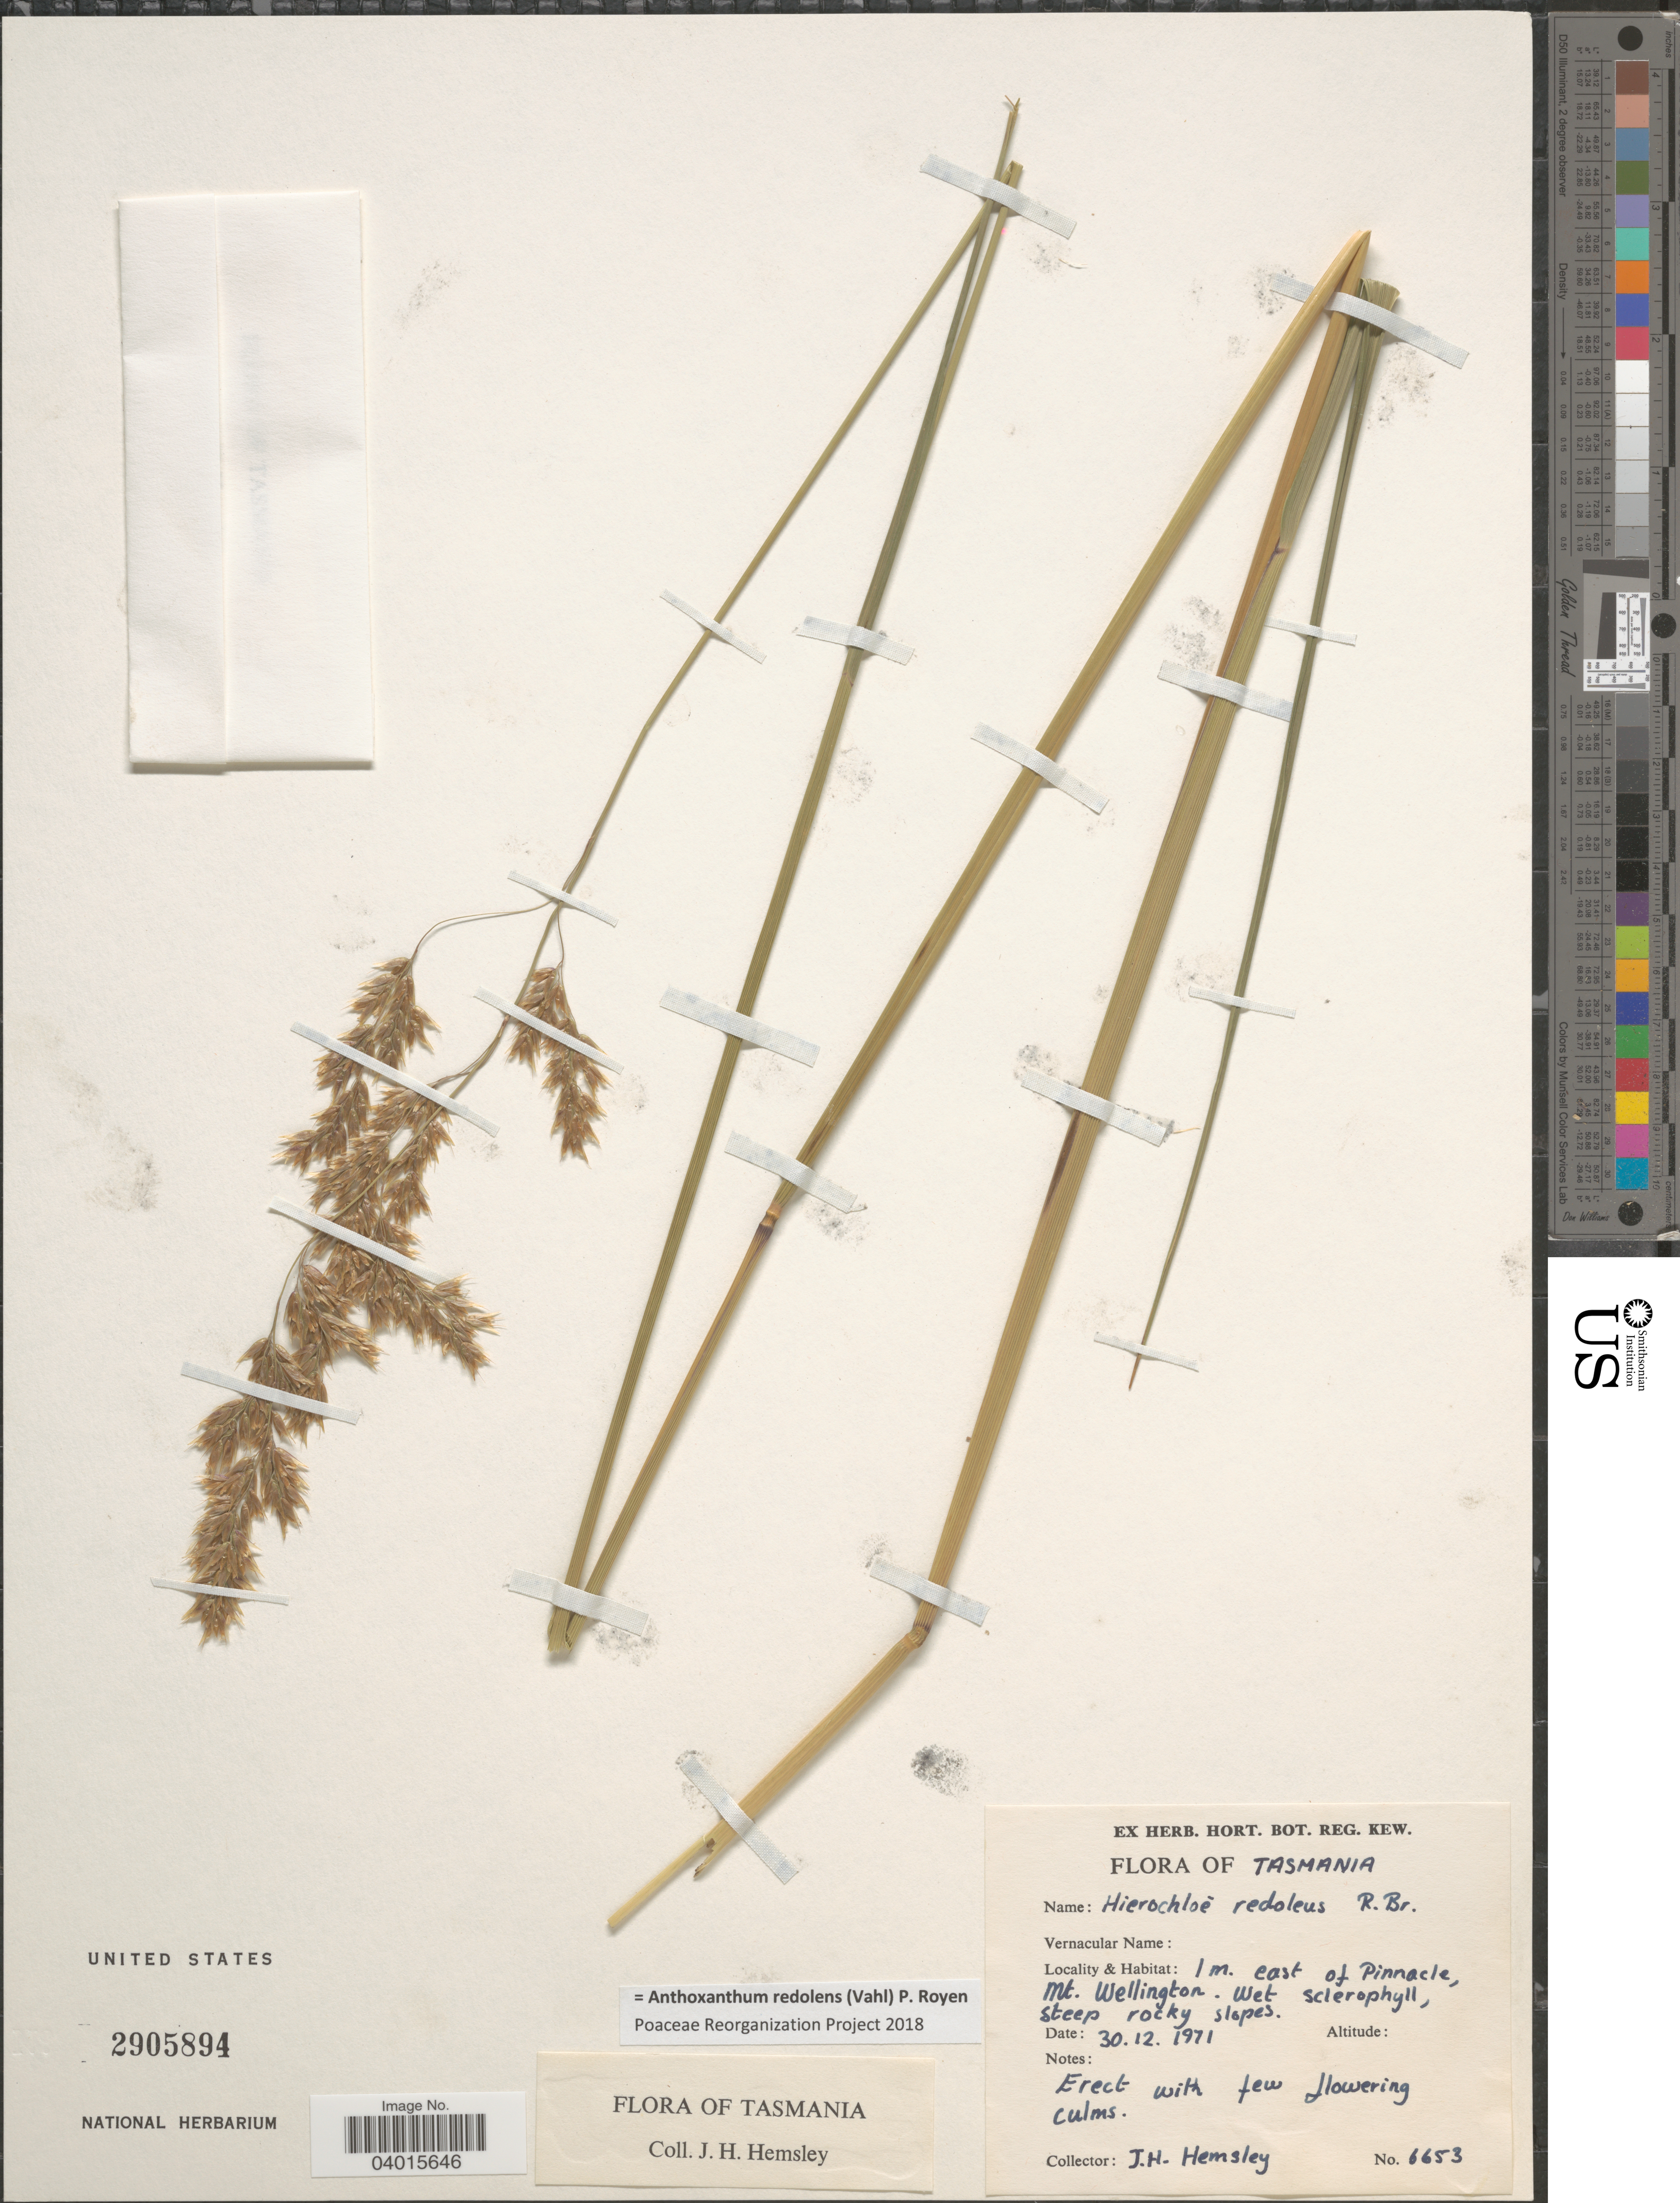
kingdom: Plantae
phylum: Tracheophyta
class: Liliopsida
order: Poales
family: Poaceae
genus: Anthoxanthum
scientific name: Anthoxanthum redolens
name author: (Vahl) P. Royen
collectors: J. H. Hemsley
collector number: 6653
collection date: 1971-12-30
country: Australia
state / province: Tasmania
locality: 1 m. east of Pinnacle, Mt. Wellington.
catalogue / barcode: US 2905894